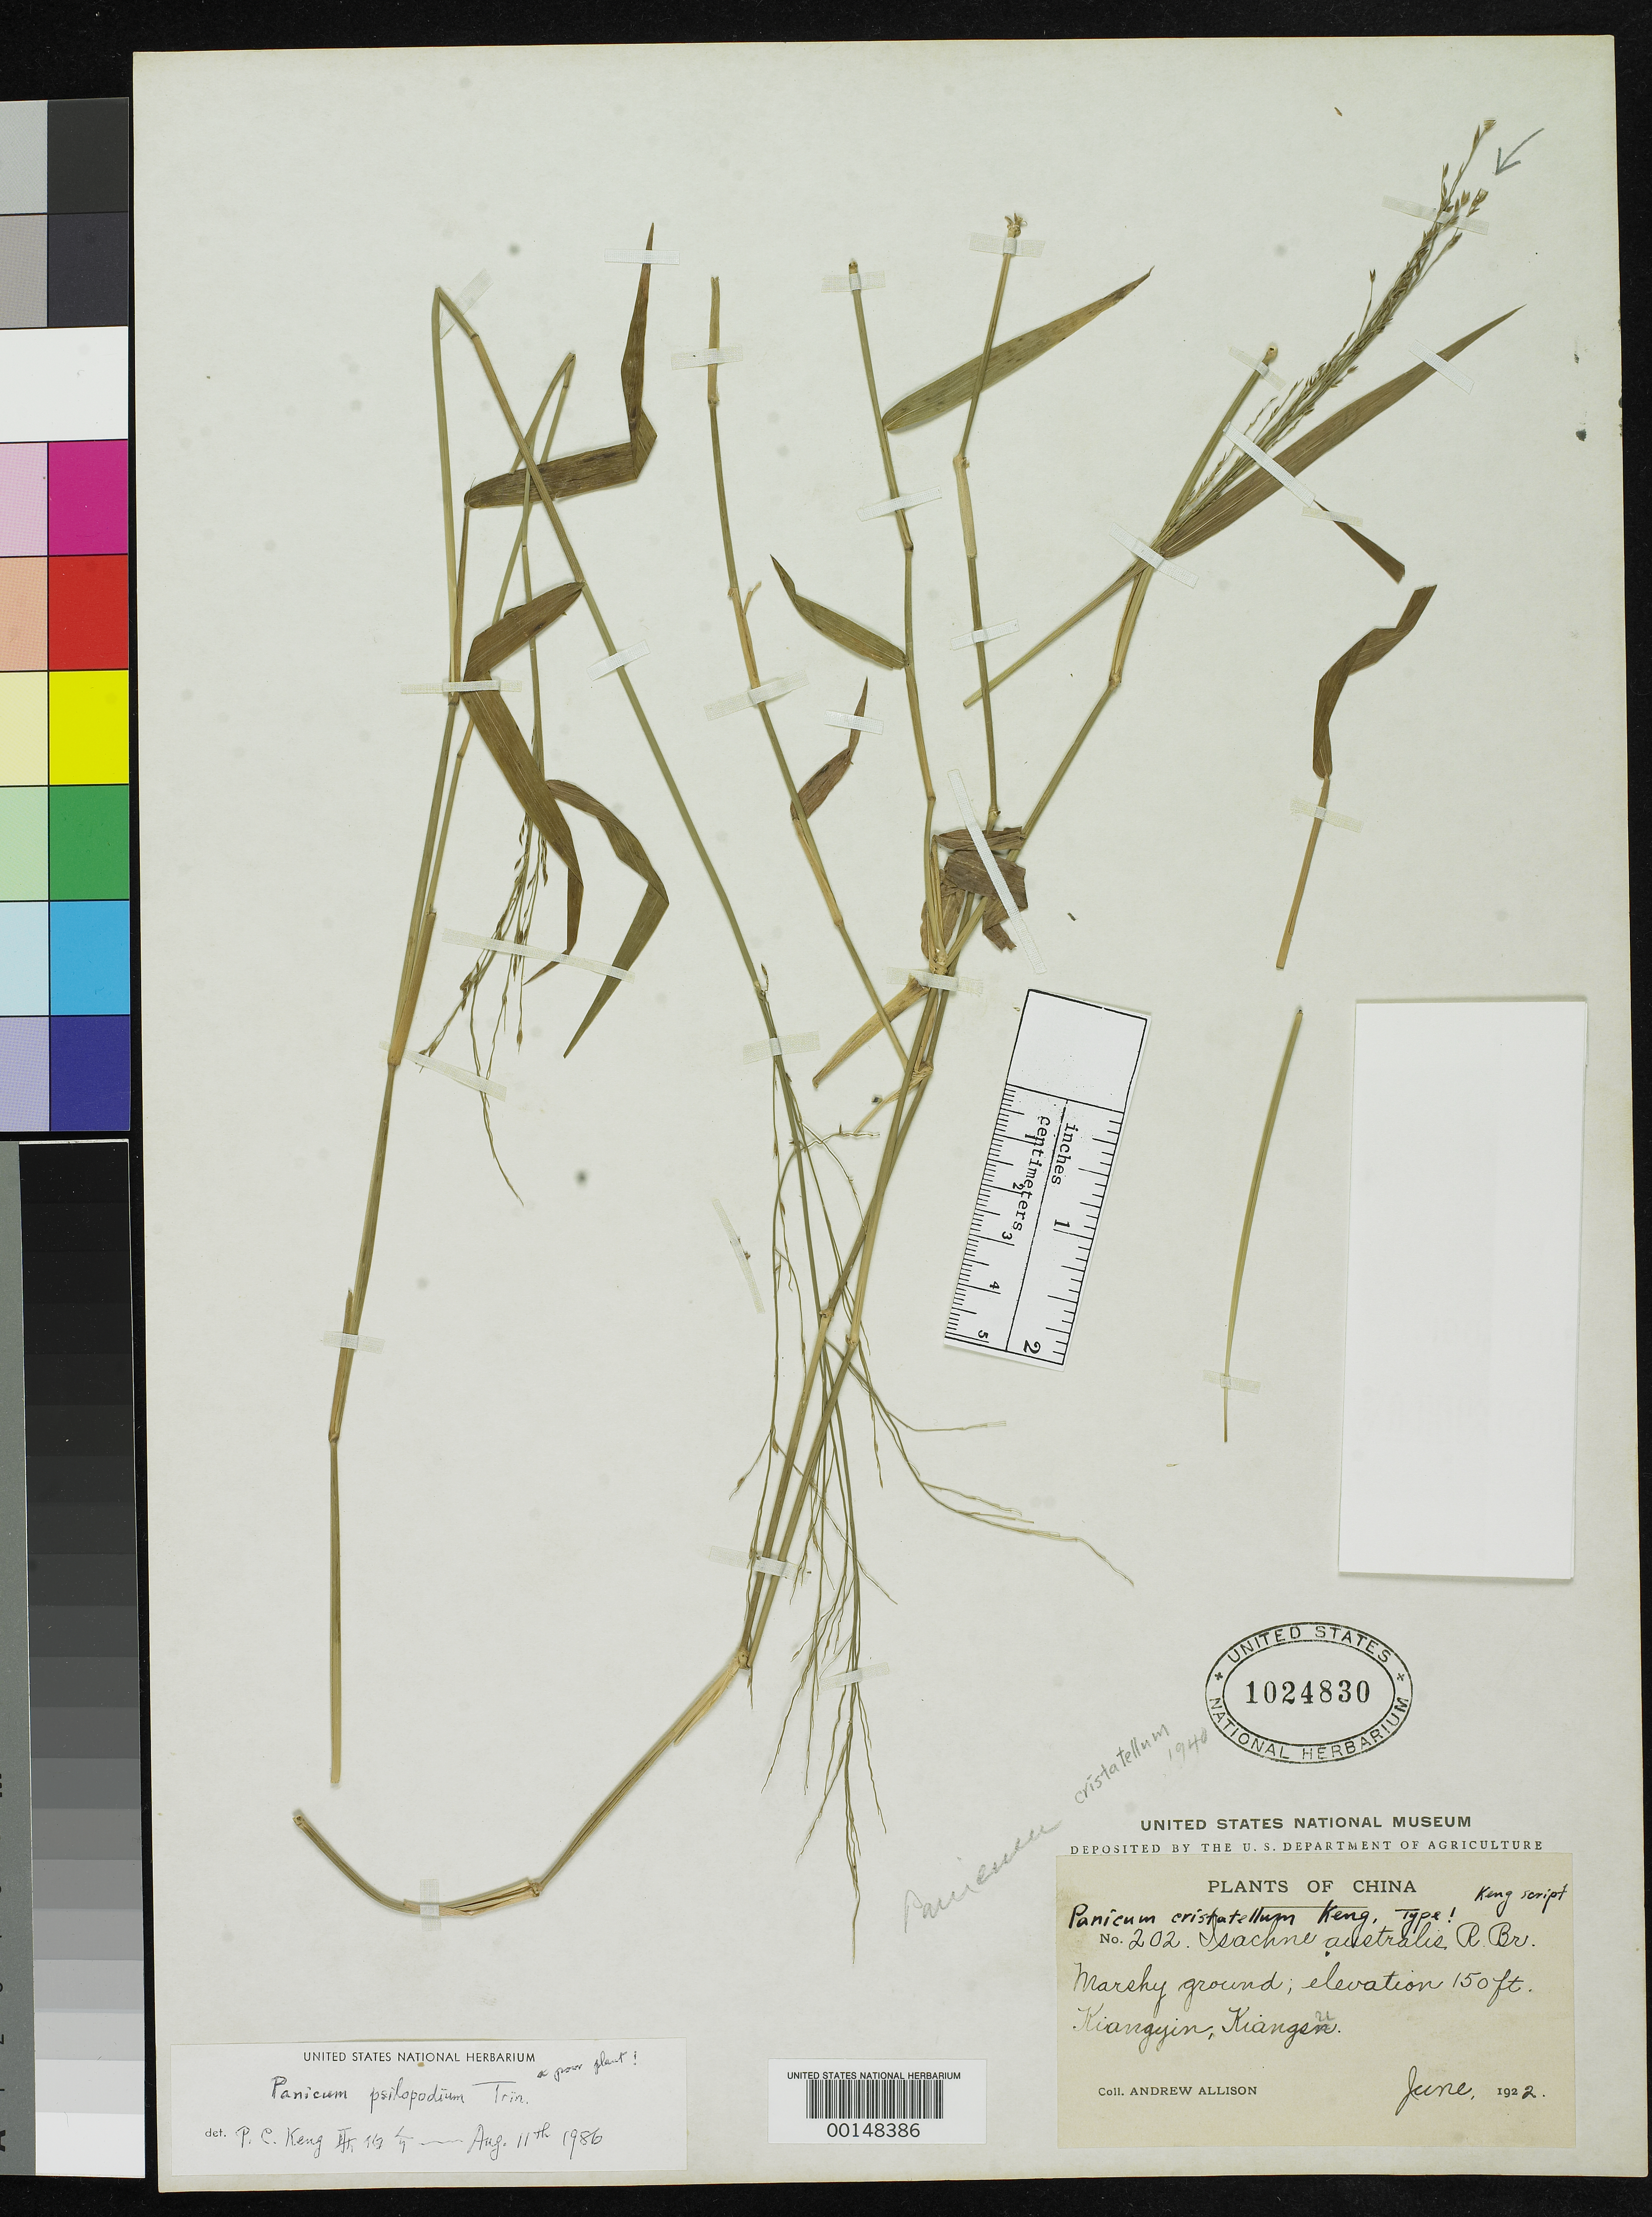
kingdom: Plantae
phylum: Tracheophyta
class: Liliopsida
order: Poales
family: Poaceae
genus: Panicum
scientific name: Panicum cristatellum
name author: Keng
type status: Holotype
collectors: A. Allison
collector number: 202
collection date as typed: Jun 1922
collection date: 1922-06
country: China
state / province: Jiangsu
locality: Kiangyin; alt. 150 ft.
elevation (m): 46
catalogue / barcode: US 1024830